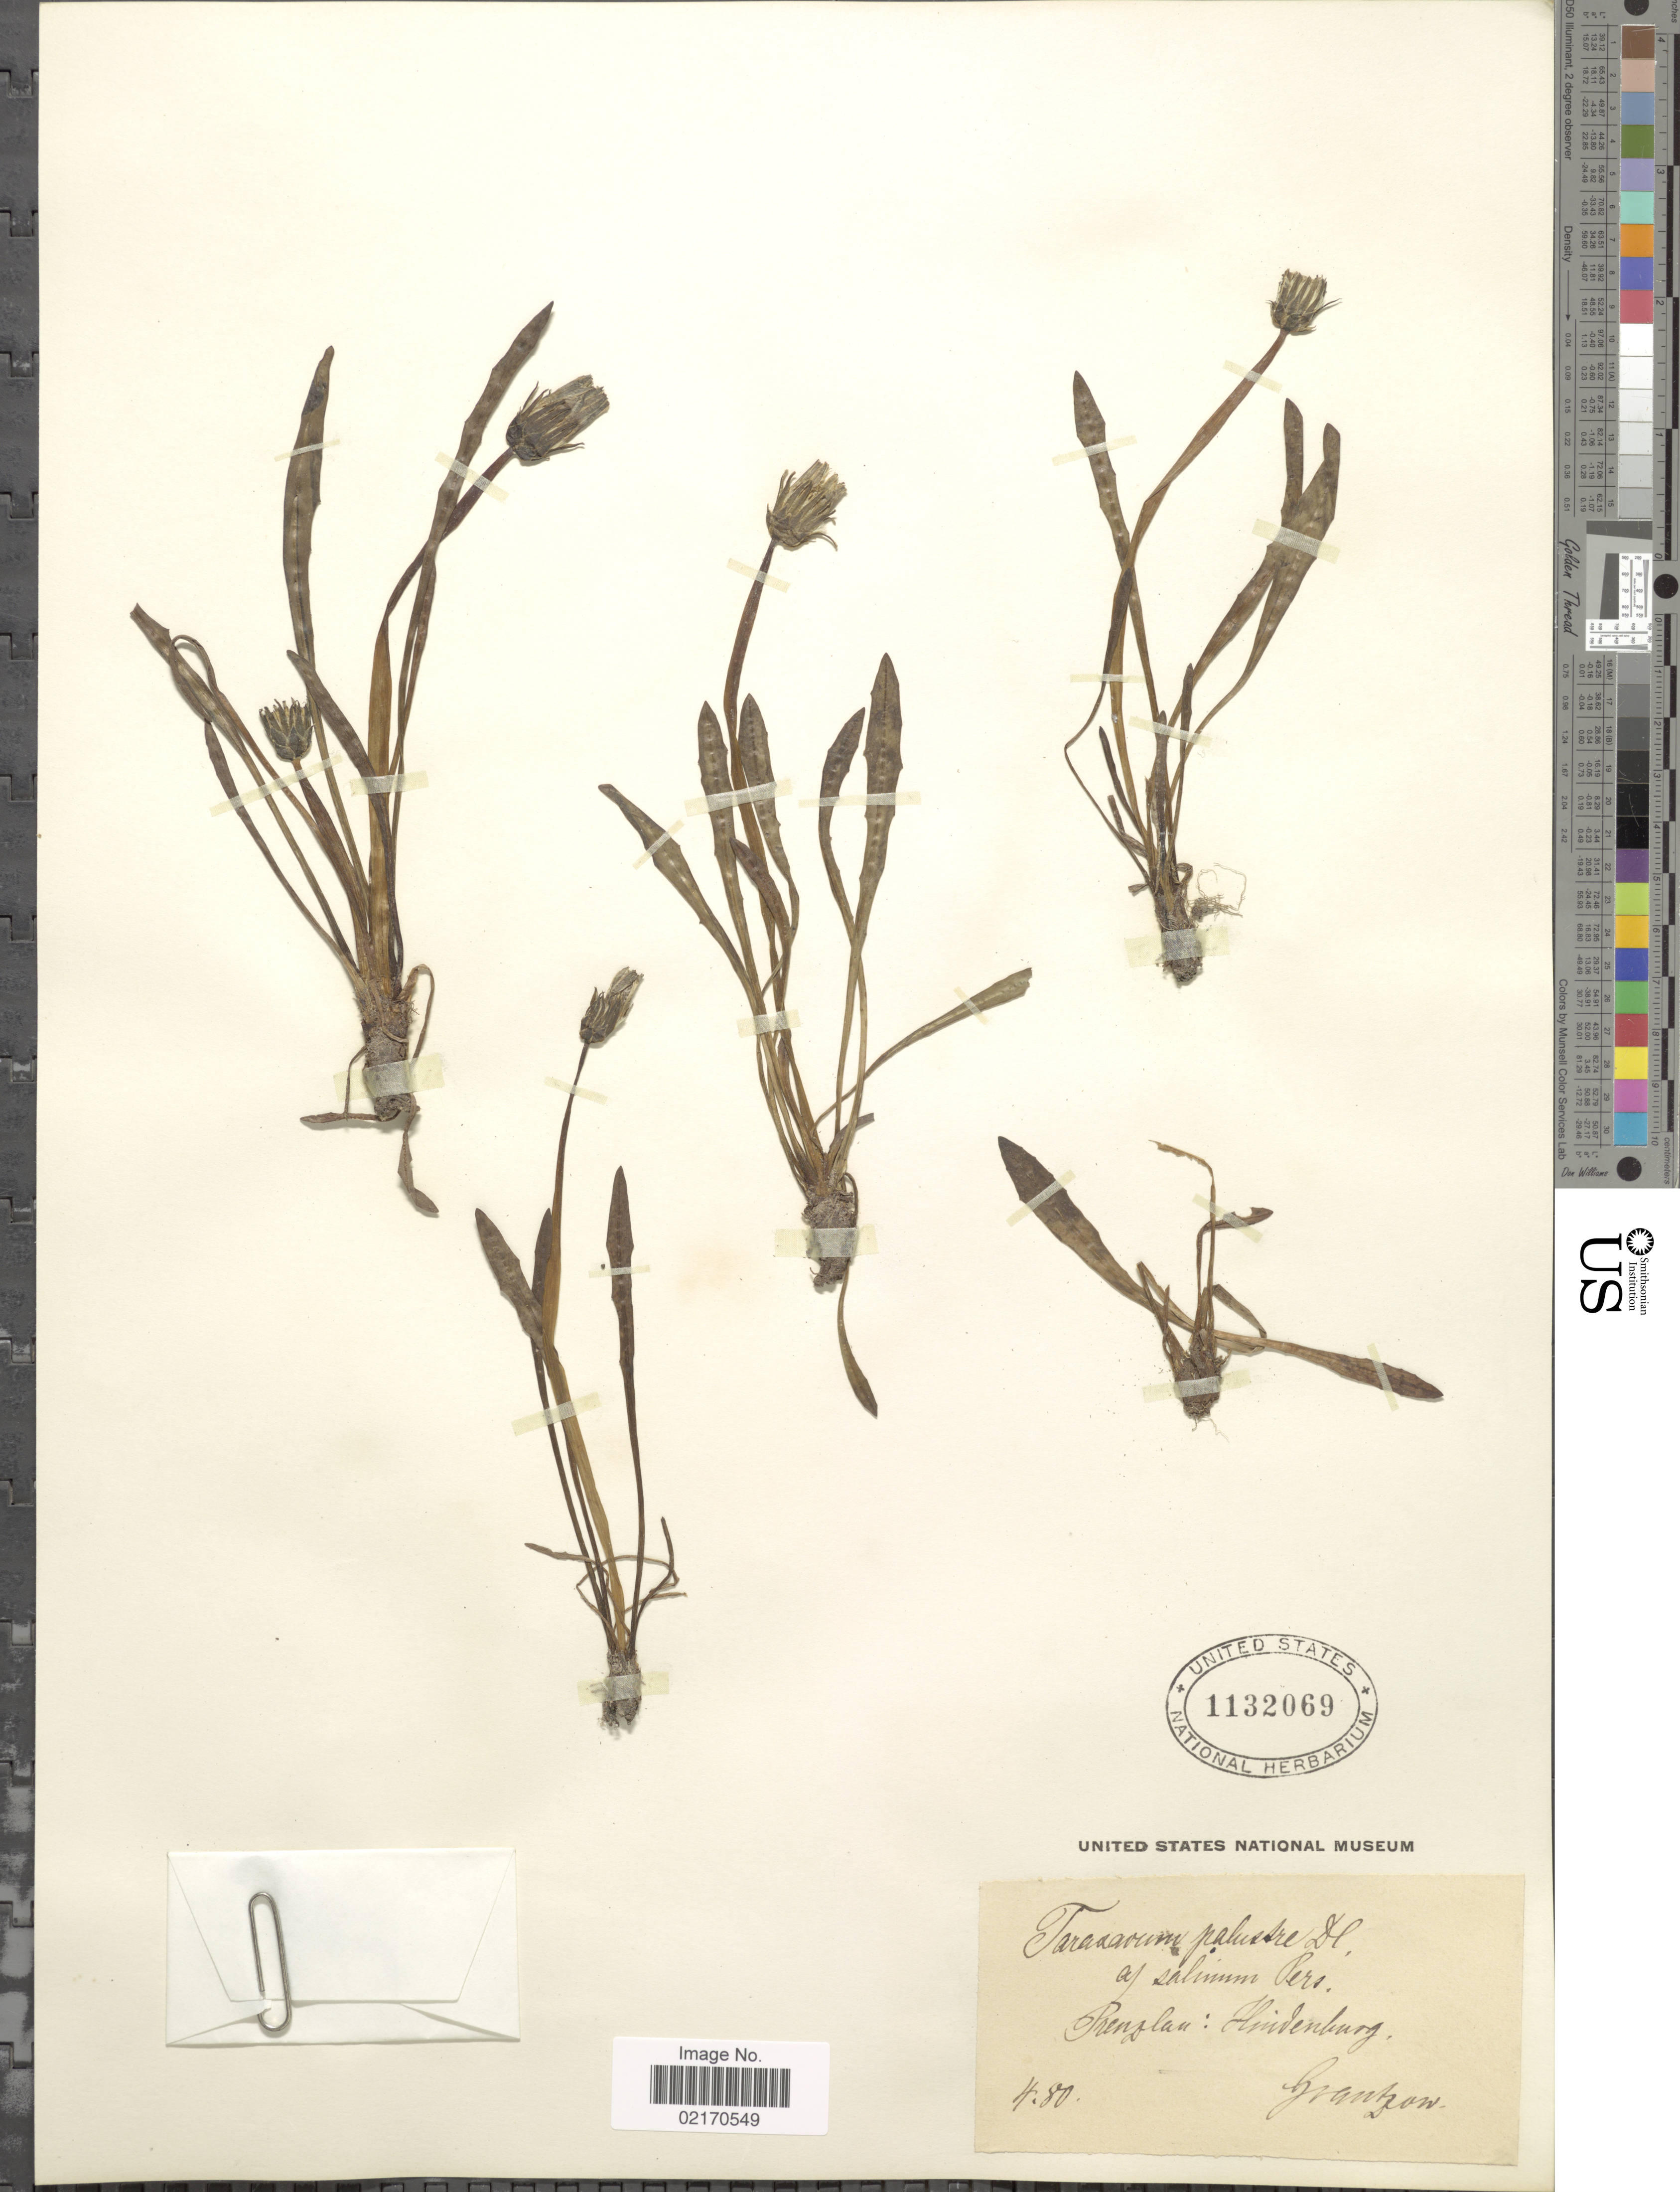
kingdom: Plantae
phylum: Tracheophyta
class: Magnoliopsida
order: Asterales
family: Asteraceae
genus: Taraxacum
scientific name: Taraxacum palustre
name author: (Lyons) Symons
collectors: Grantzow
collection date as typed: Transcribed d/m/y: /4/80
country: Germany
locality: Prenzlau: Huidenburg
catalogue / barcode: US 1132069